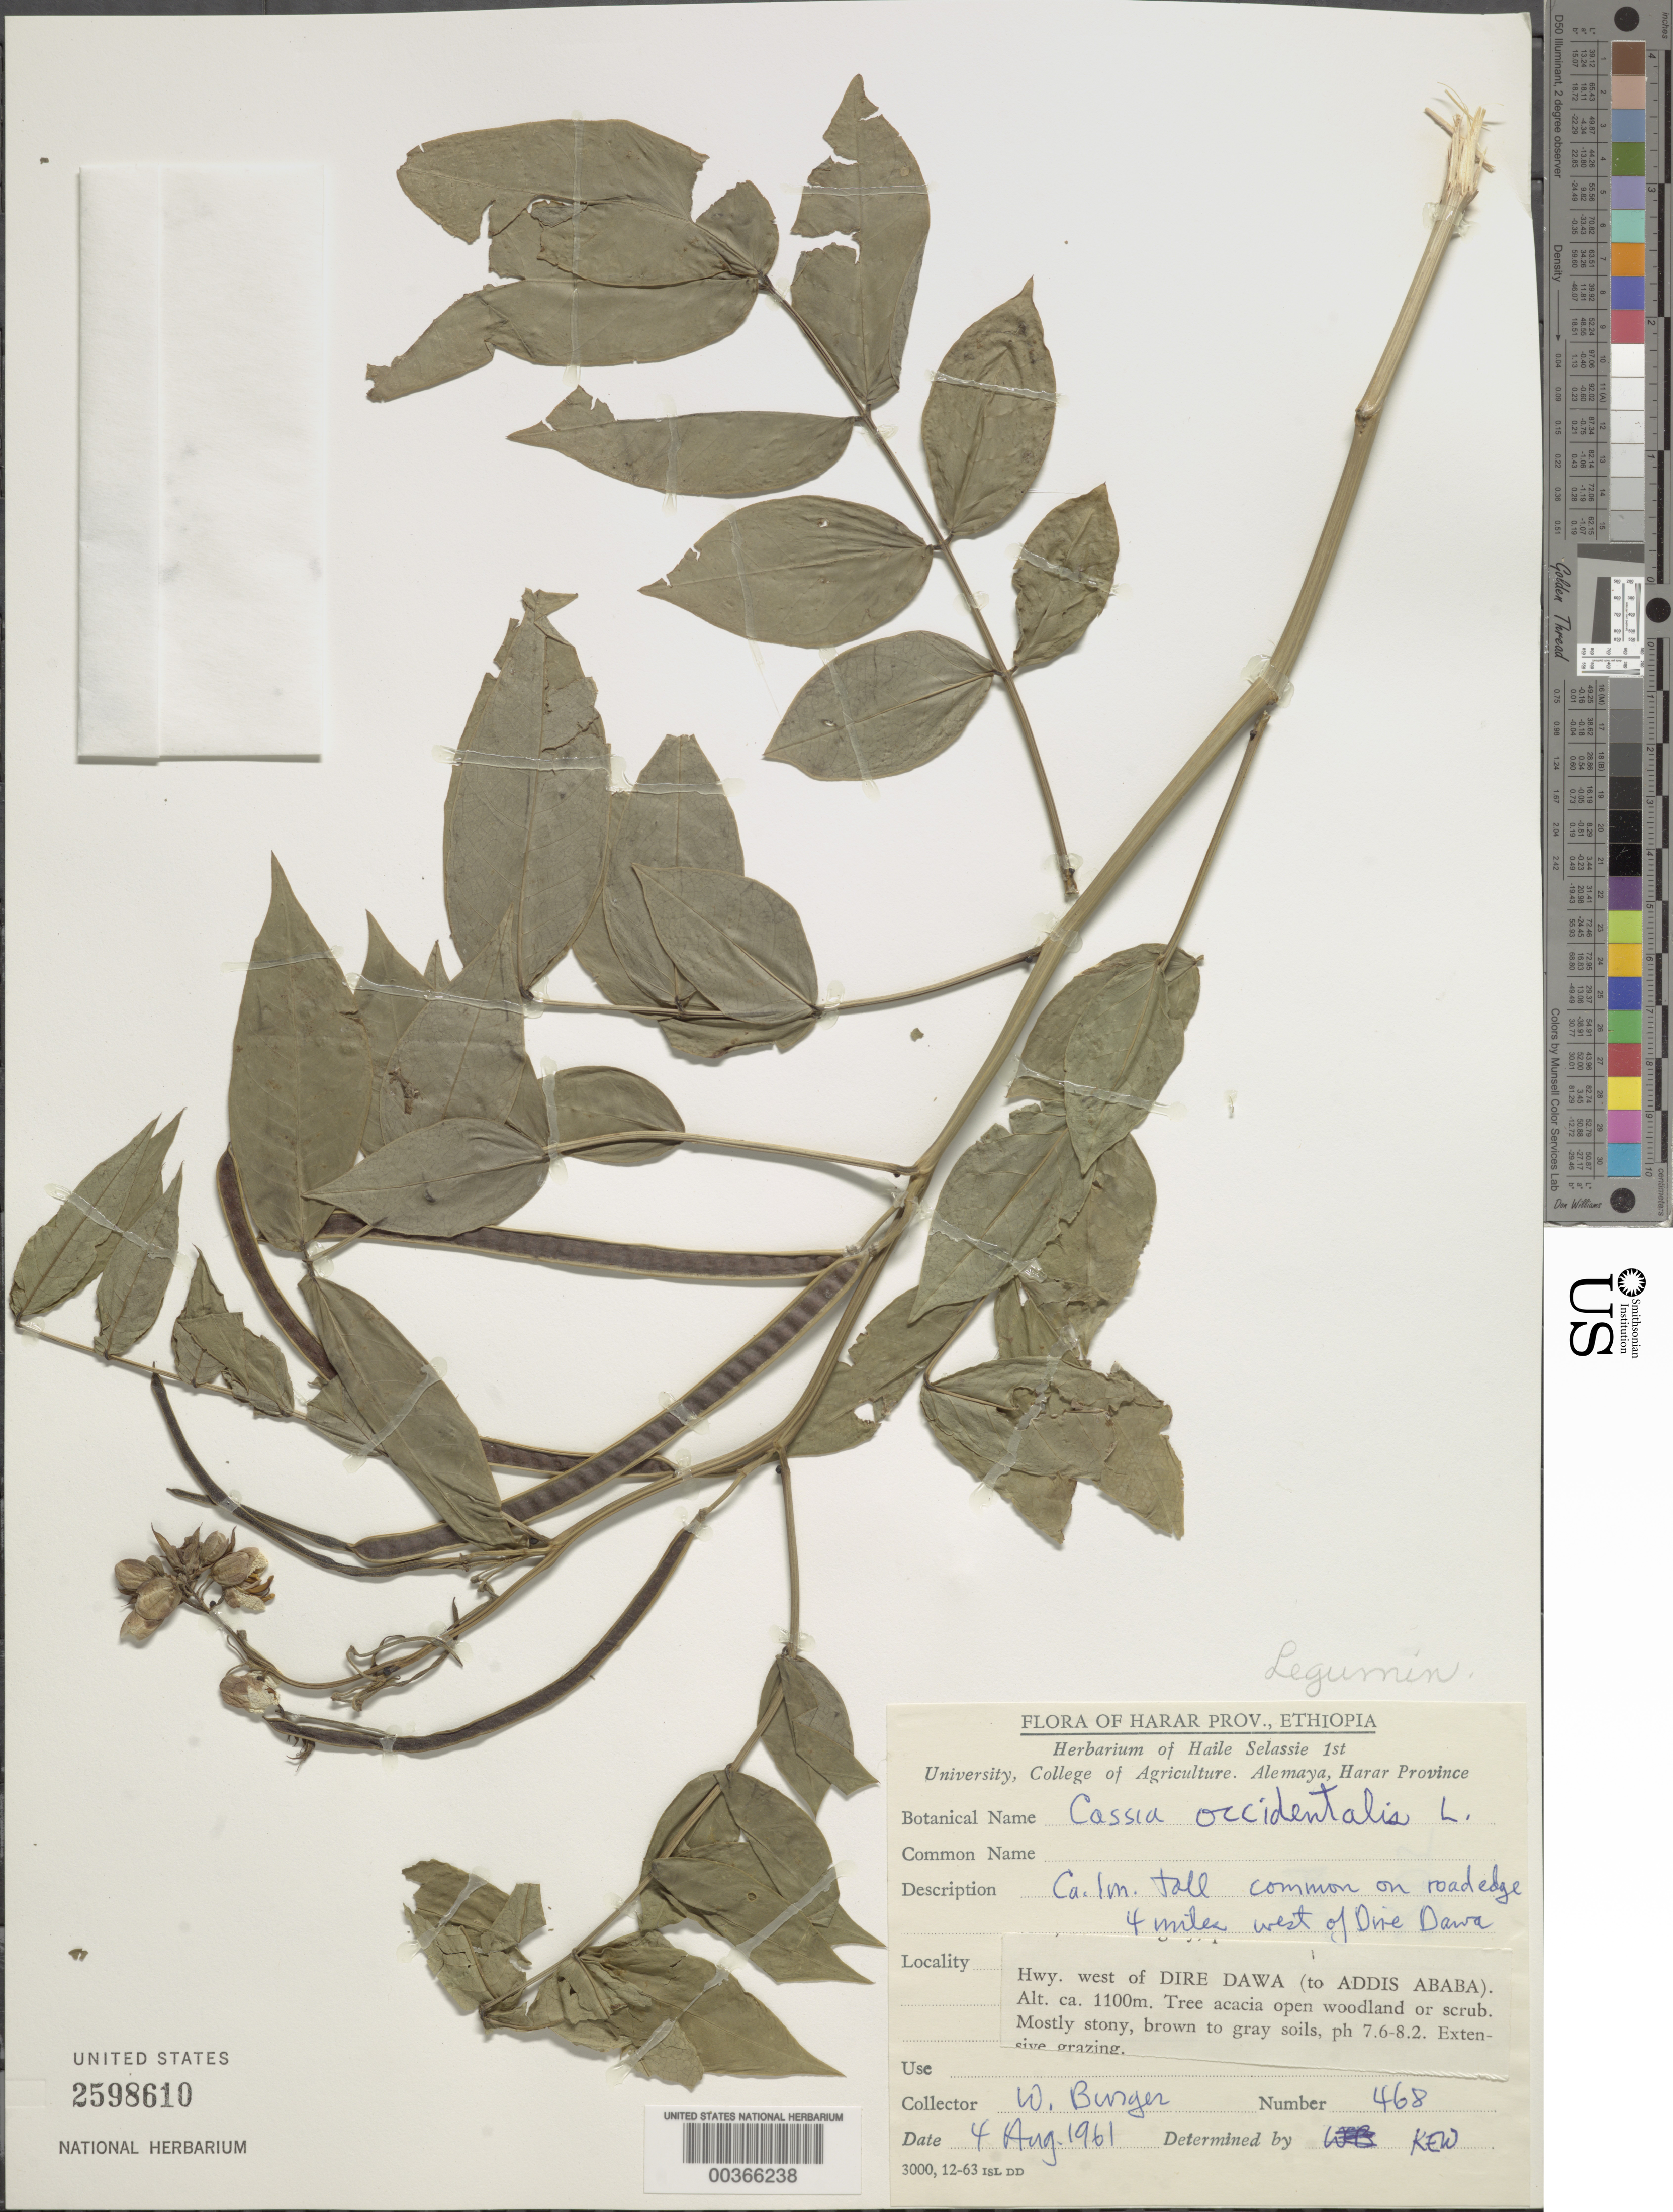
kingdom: Plantae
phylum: Tracheophyta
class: Magnoliopsida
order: Fabales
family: Fabaceae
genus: Senna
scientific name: Senna occidentalis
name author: (L.) Link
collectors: W. Berger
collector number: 468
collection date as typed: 04 Aug 1961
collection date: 1961-08-04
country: Ethiopia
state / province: Dire Dawa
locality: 4 mi w of dire dawa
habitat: Open woodland; mostly stony soils, brown to gray; extensive grazing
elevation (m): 1100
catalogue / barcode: US 2598610